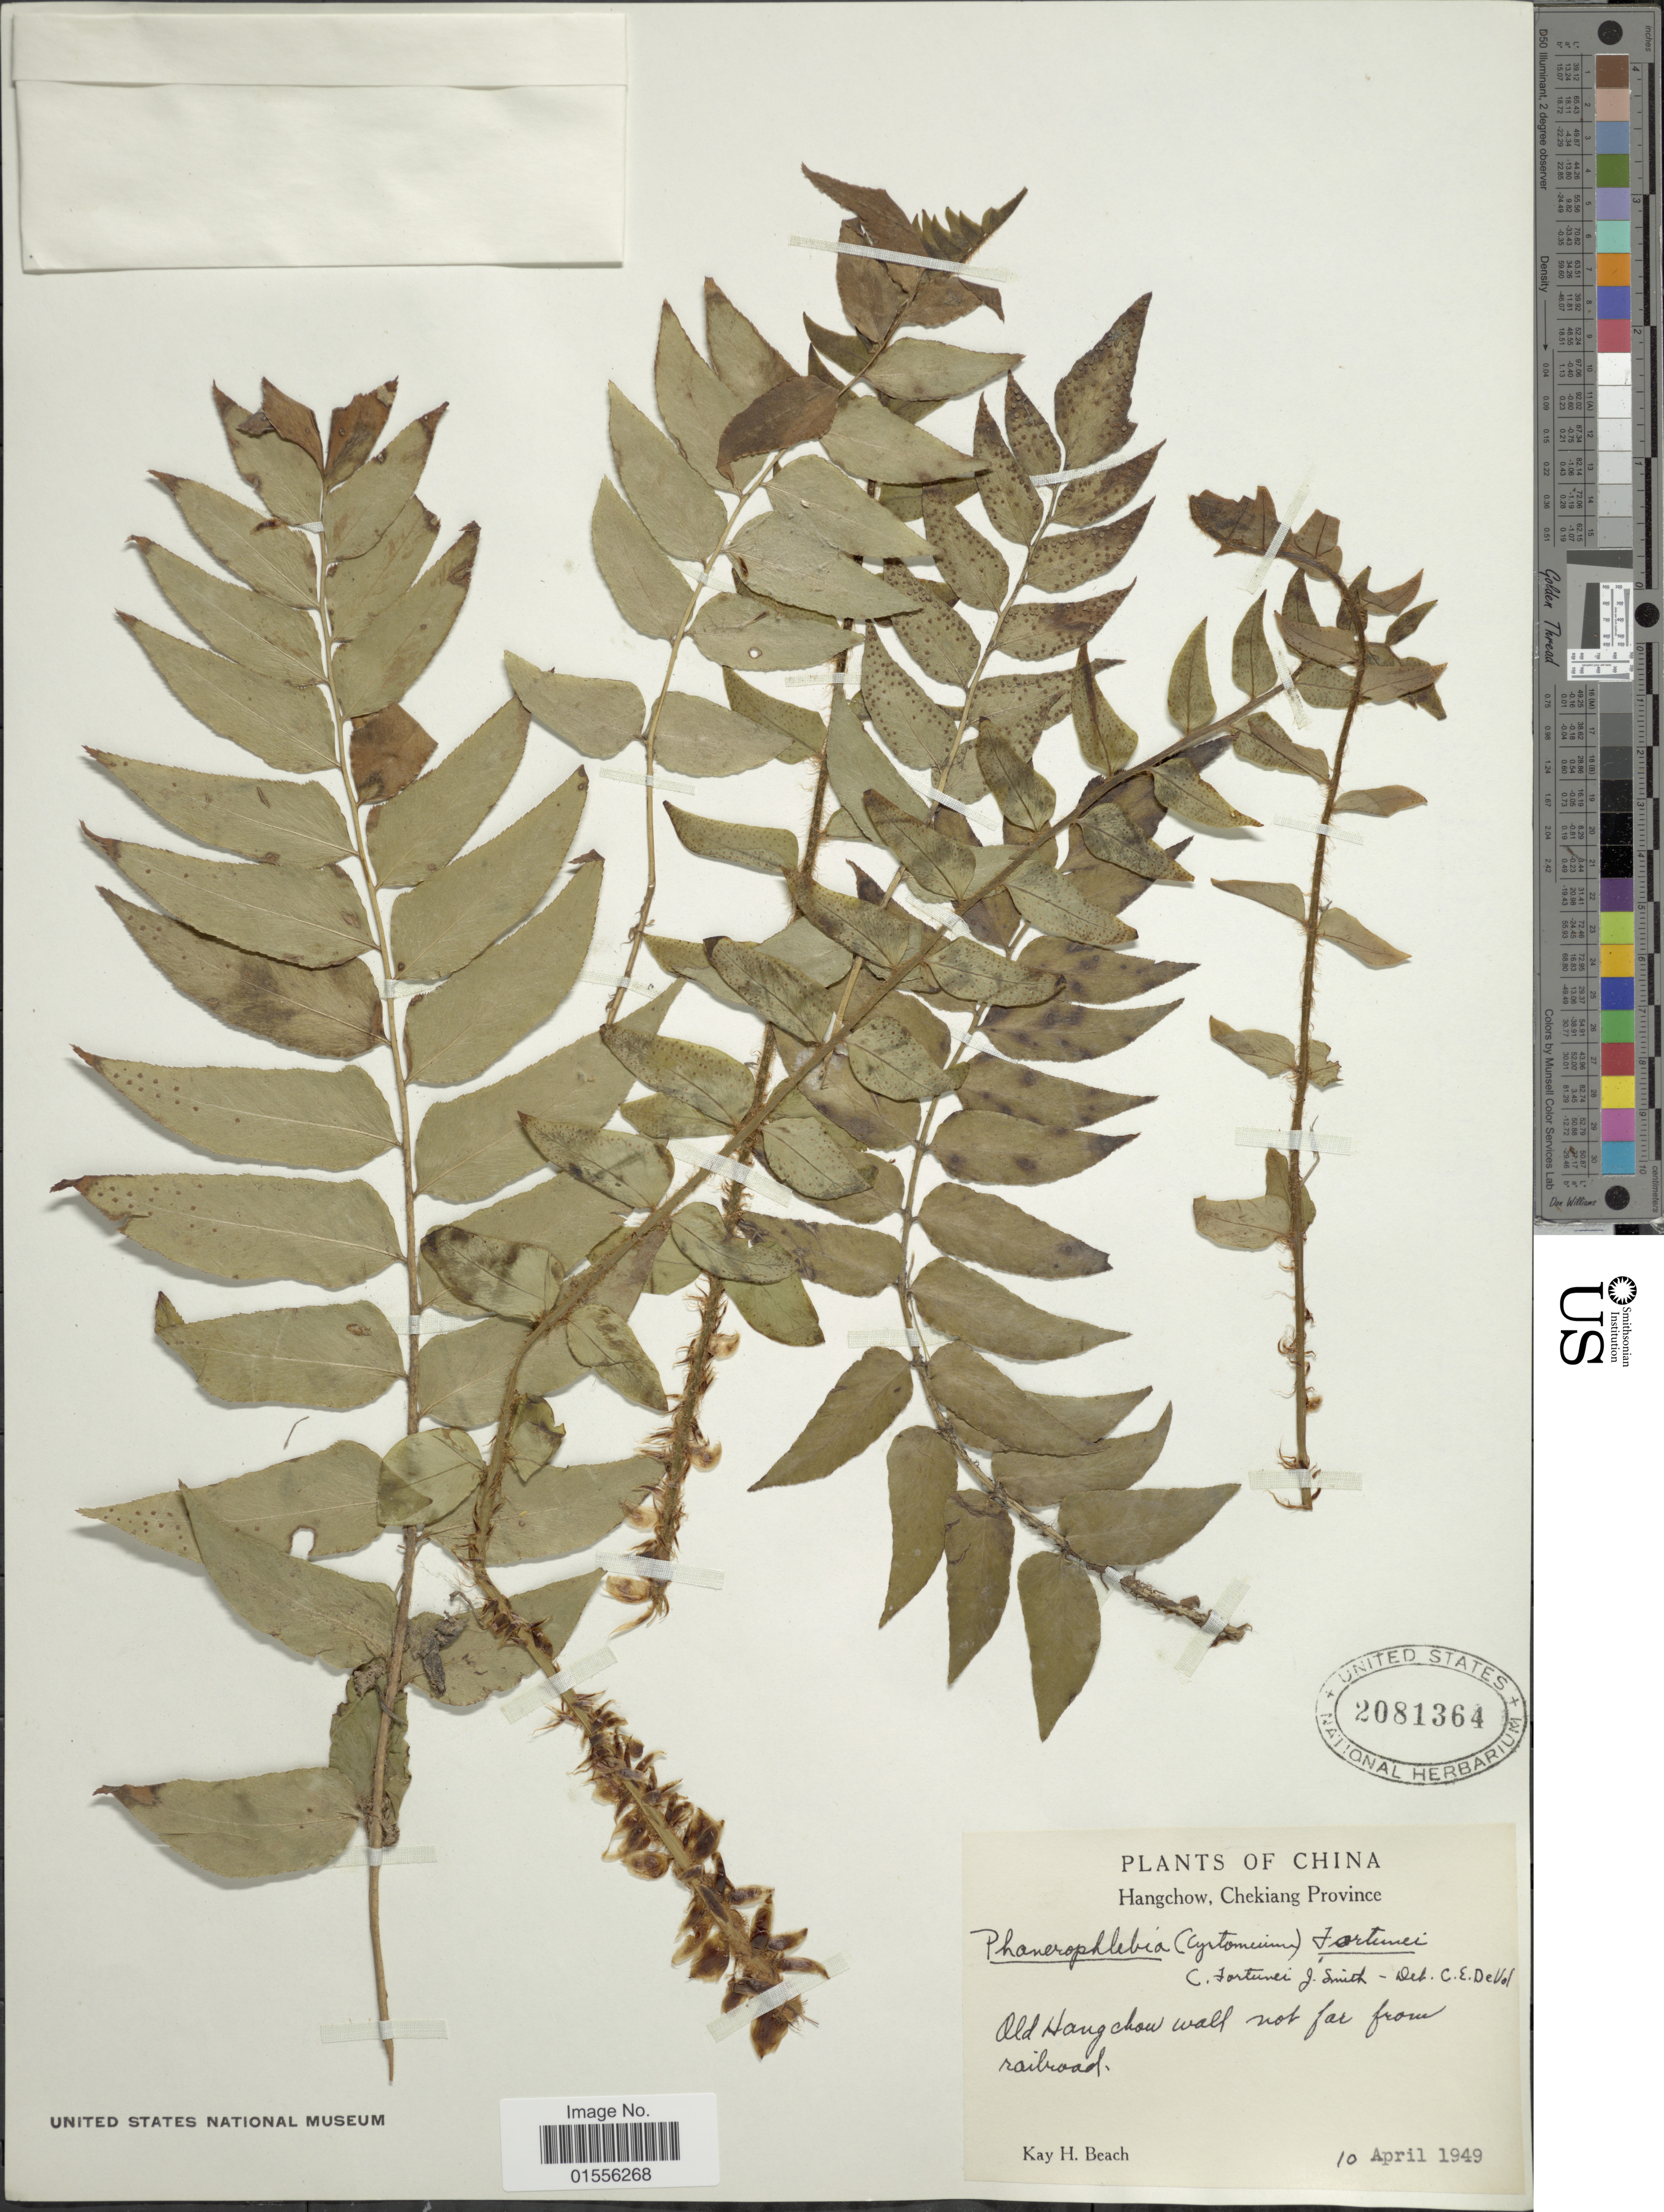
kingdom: Plantae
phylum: Tracheophyta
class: Polypodiopsida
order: Polypodiales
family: Dryopteridaceae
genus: Cyrtomium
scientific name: Cyrtomium fortunei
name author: J. Sm.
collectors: K. H. Beach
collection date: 1949-04-10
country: China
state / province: Zhejiang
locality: Hangchow, Chekiang Province, Old Hangchow wall not farr from railroad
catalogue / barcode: US 2081364